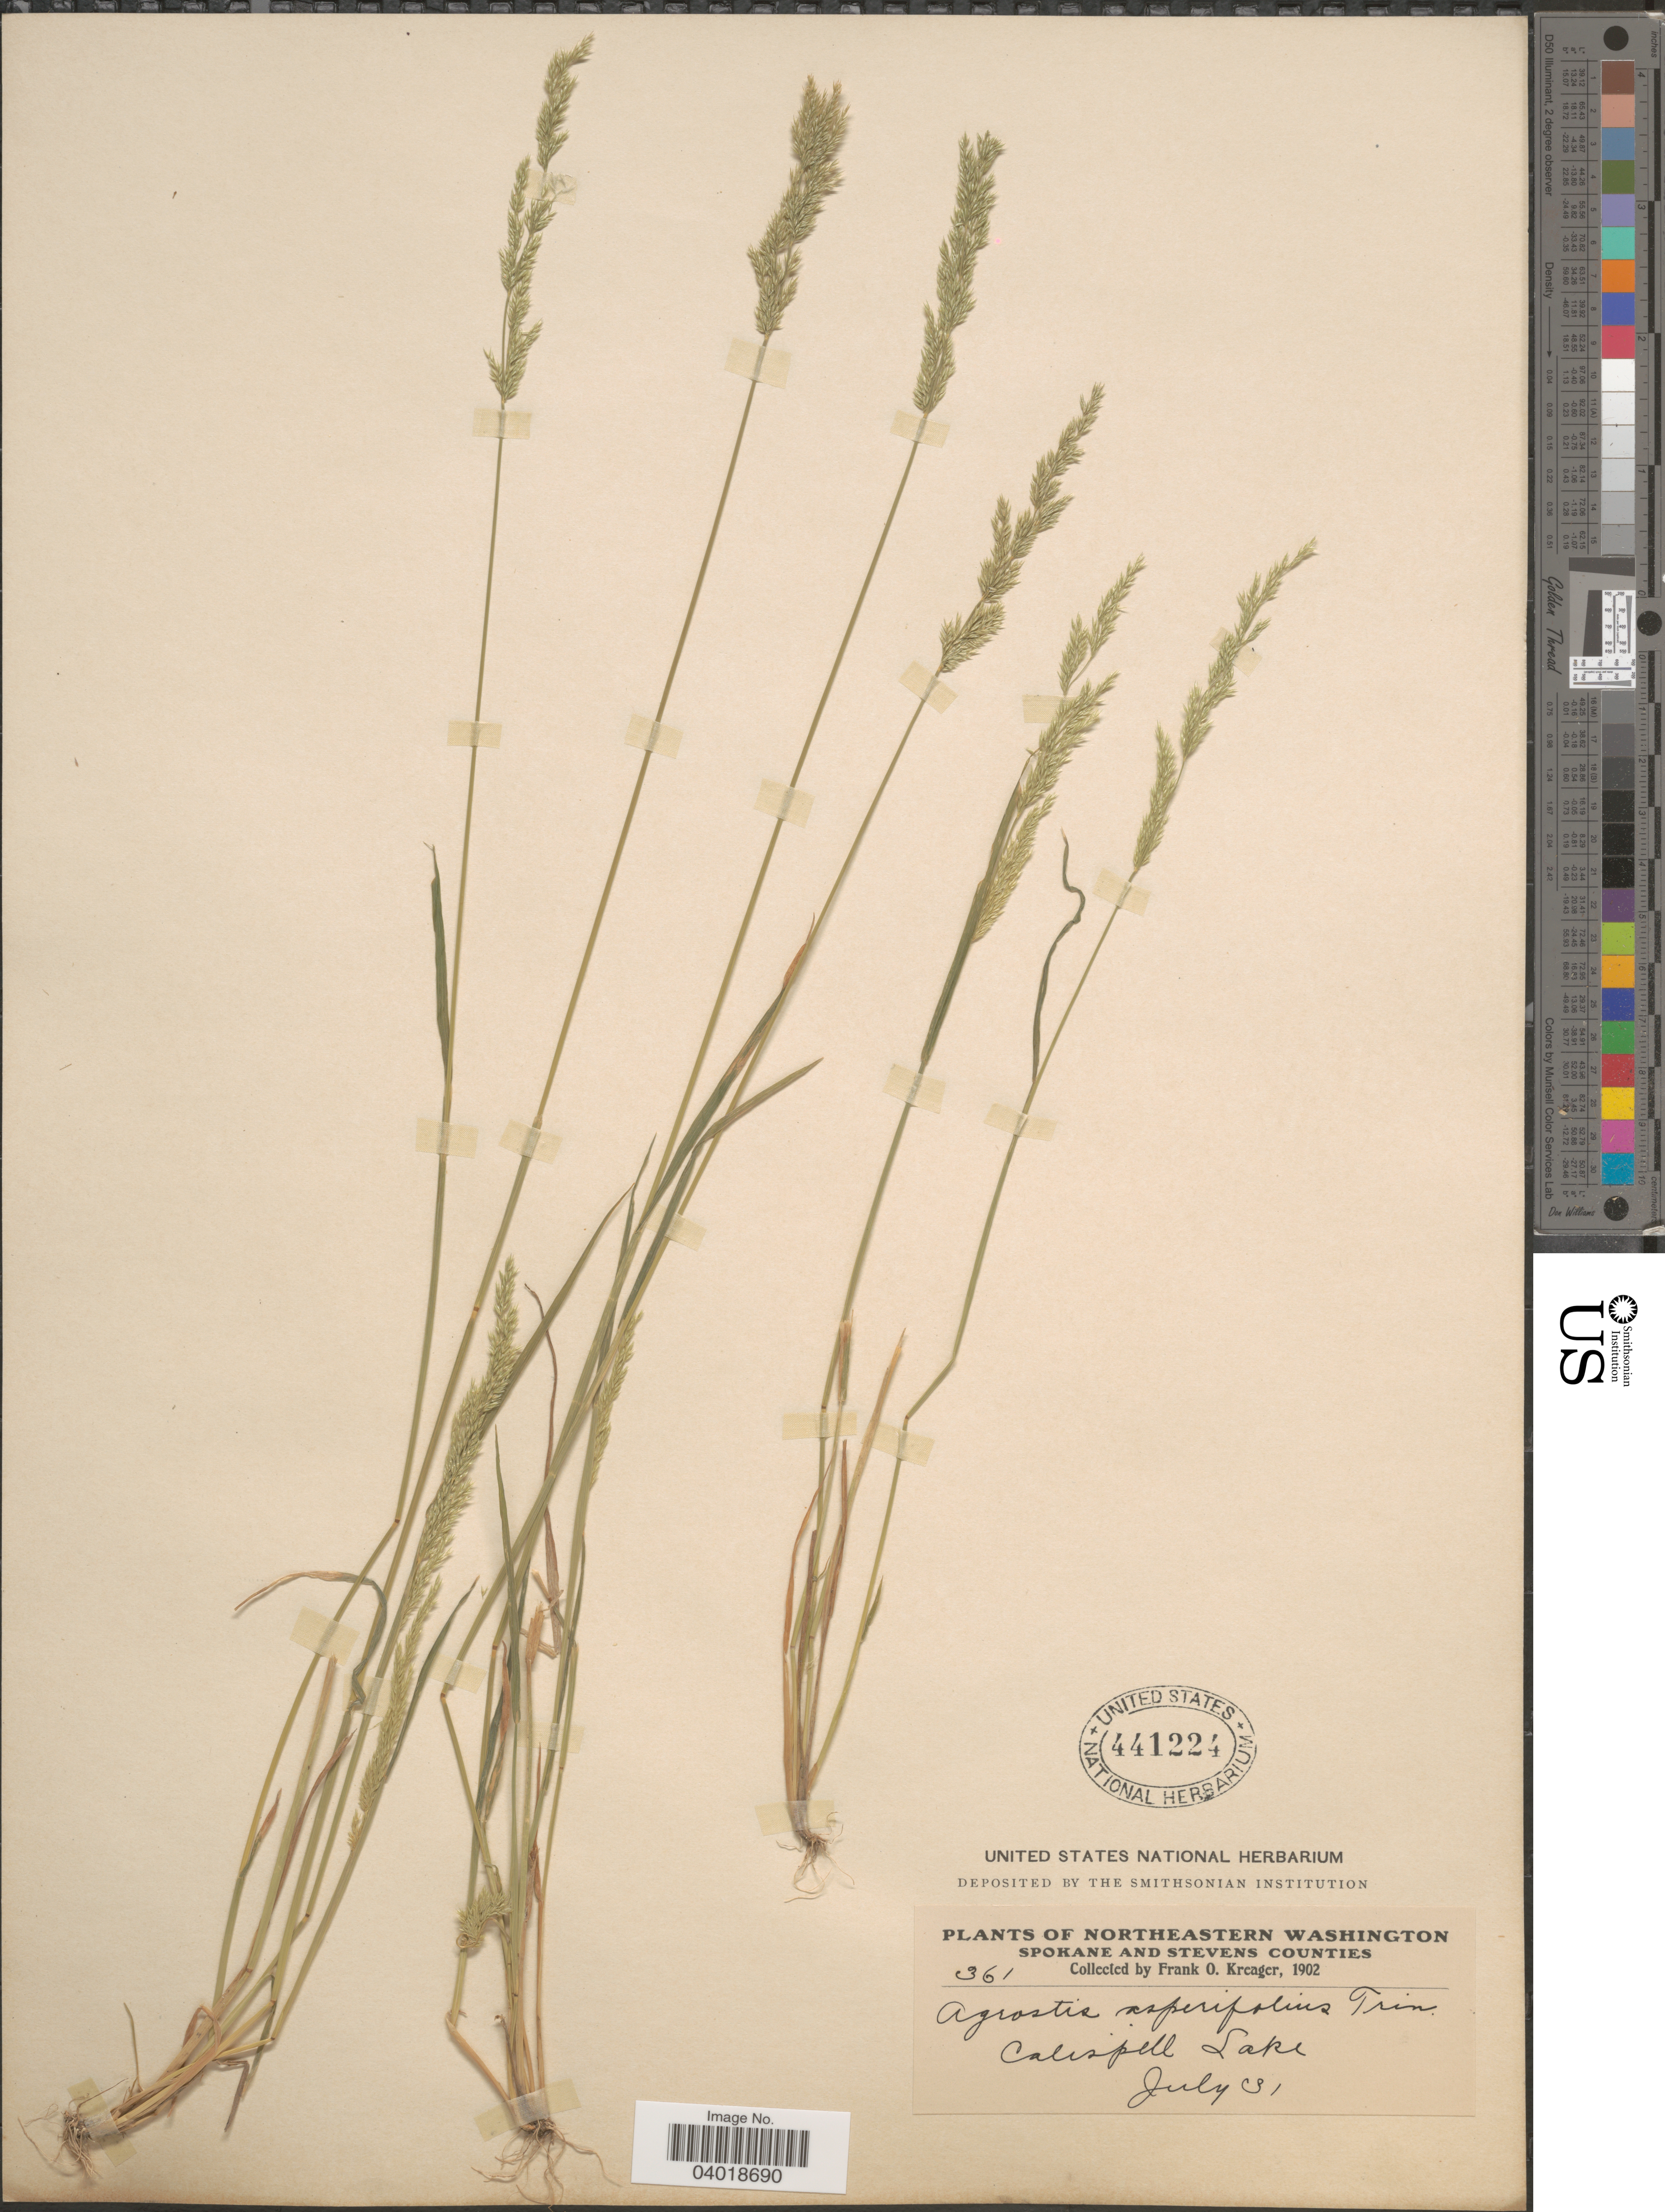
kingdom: Plantae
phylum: Tracheophyta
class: Liliopsida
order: Poales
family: Poaceae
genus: Agrostis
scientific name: Agrostis exarata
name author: Trin.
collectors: F. Kreager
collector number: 361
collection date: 1902-07-31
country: United States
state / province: Washington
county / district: Spokane / Stevens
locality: Northeastern Washington. Spokane and Stevens Counties. Calispell Lake.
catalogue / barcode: US 441224